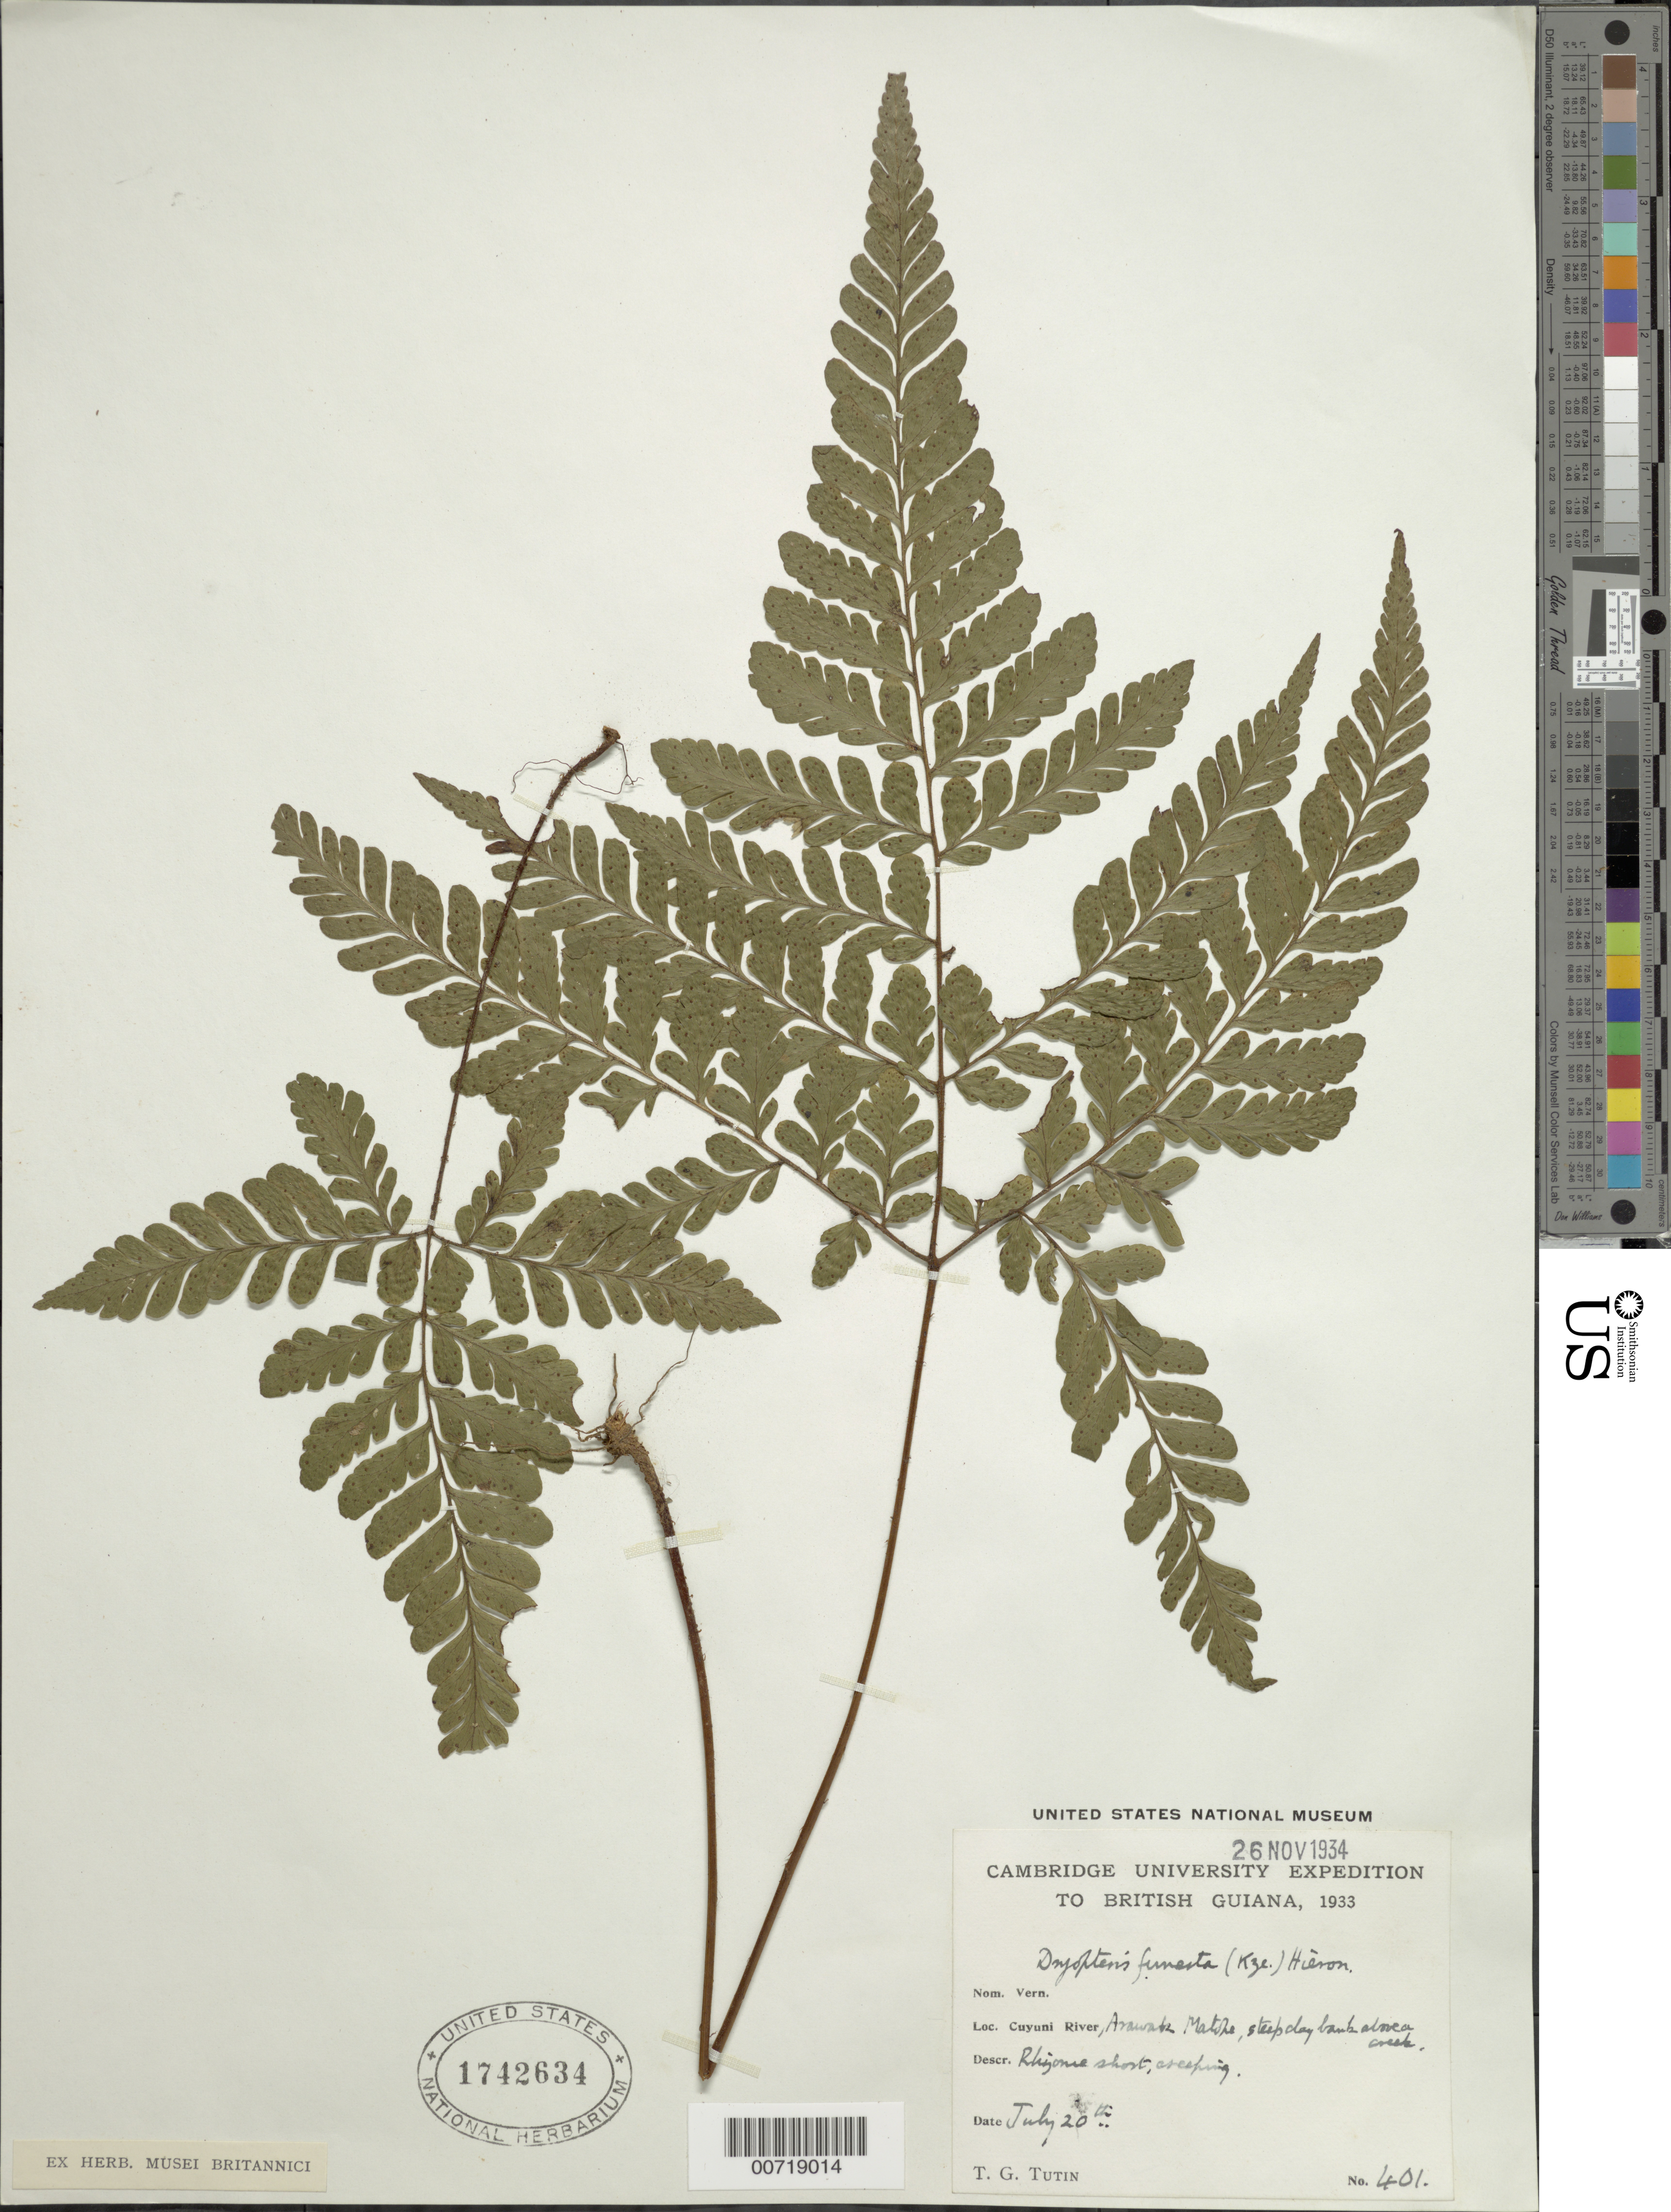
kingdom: Plantae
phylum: Tracheophyta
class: Polypodiopsida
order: Polypodiales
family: Tectariaceae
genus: Triplophyllum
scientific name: Triplophyllum funestum var. funestum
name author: (Kunze) Holttum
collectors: T. G. Tutin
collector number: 401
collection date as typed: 20-Jul-33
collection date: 1933-07-20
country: Guyana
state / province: Cuyuni-Mazaruni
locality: Arawak Matope, Cuyuni R.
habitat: Steep dry bank above stream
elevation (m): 91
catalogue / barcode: US 1742634